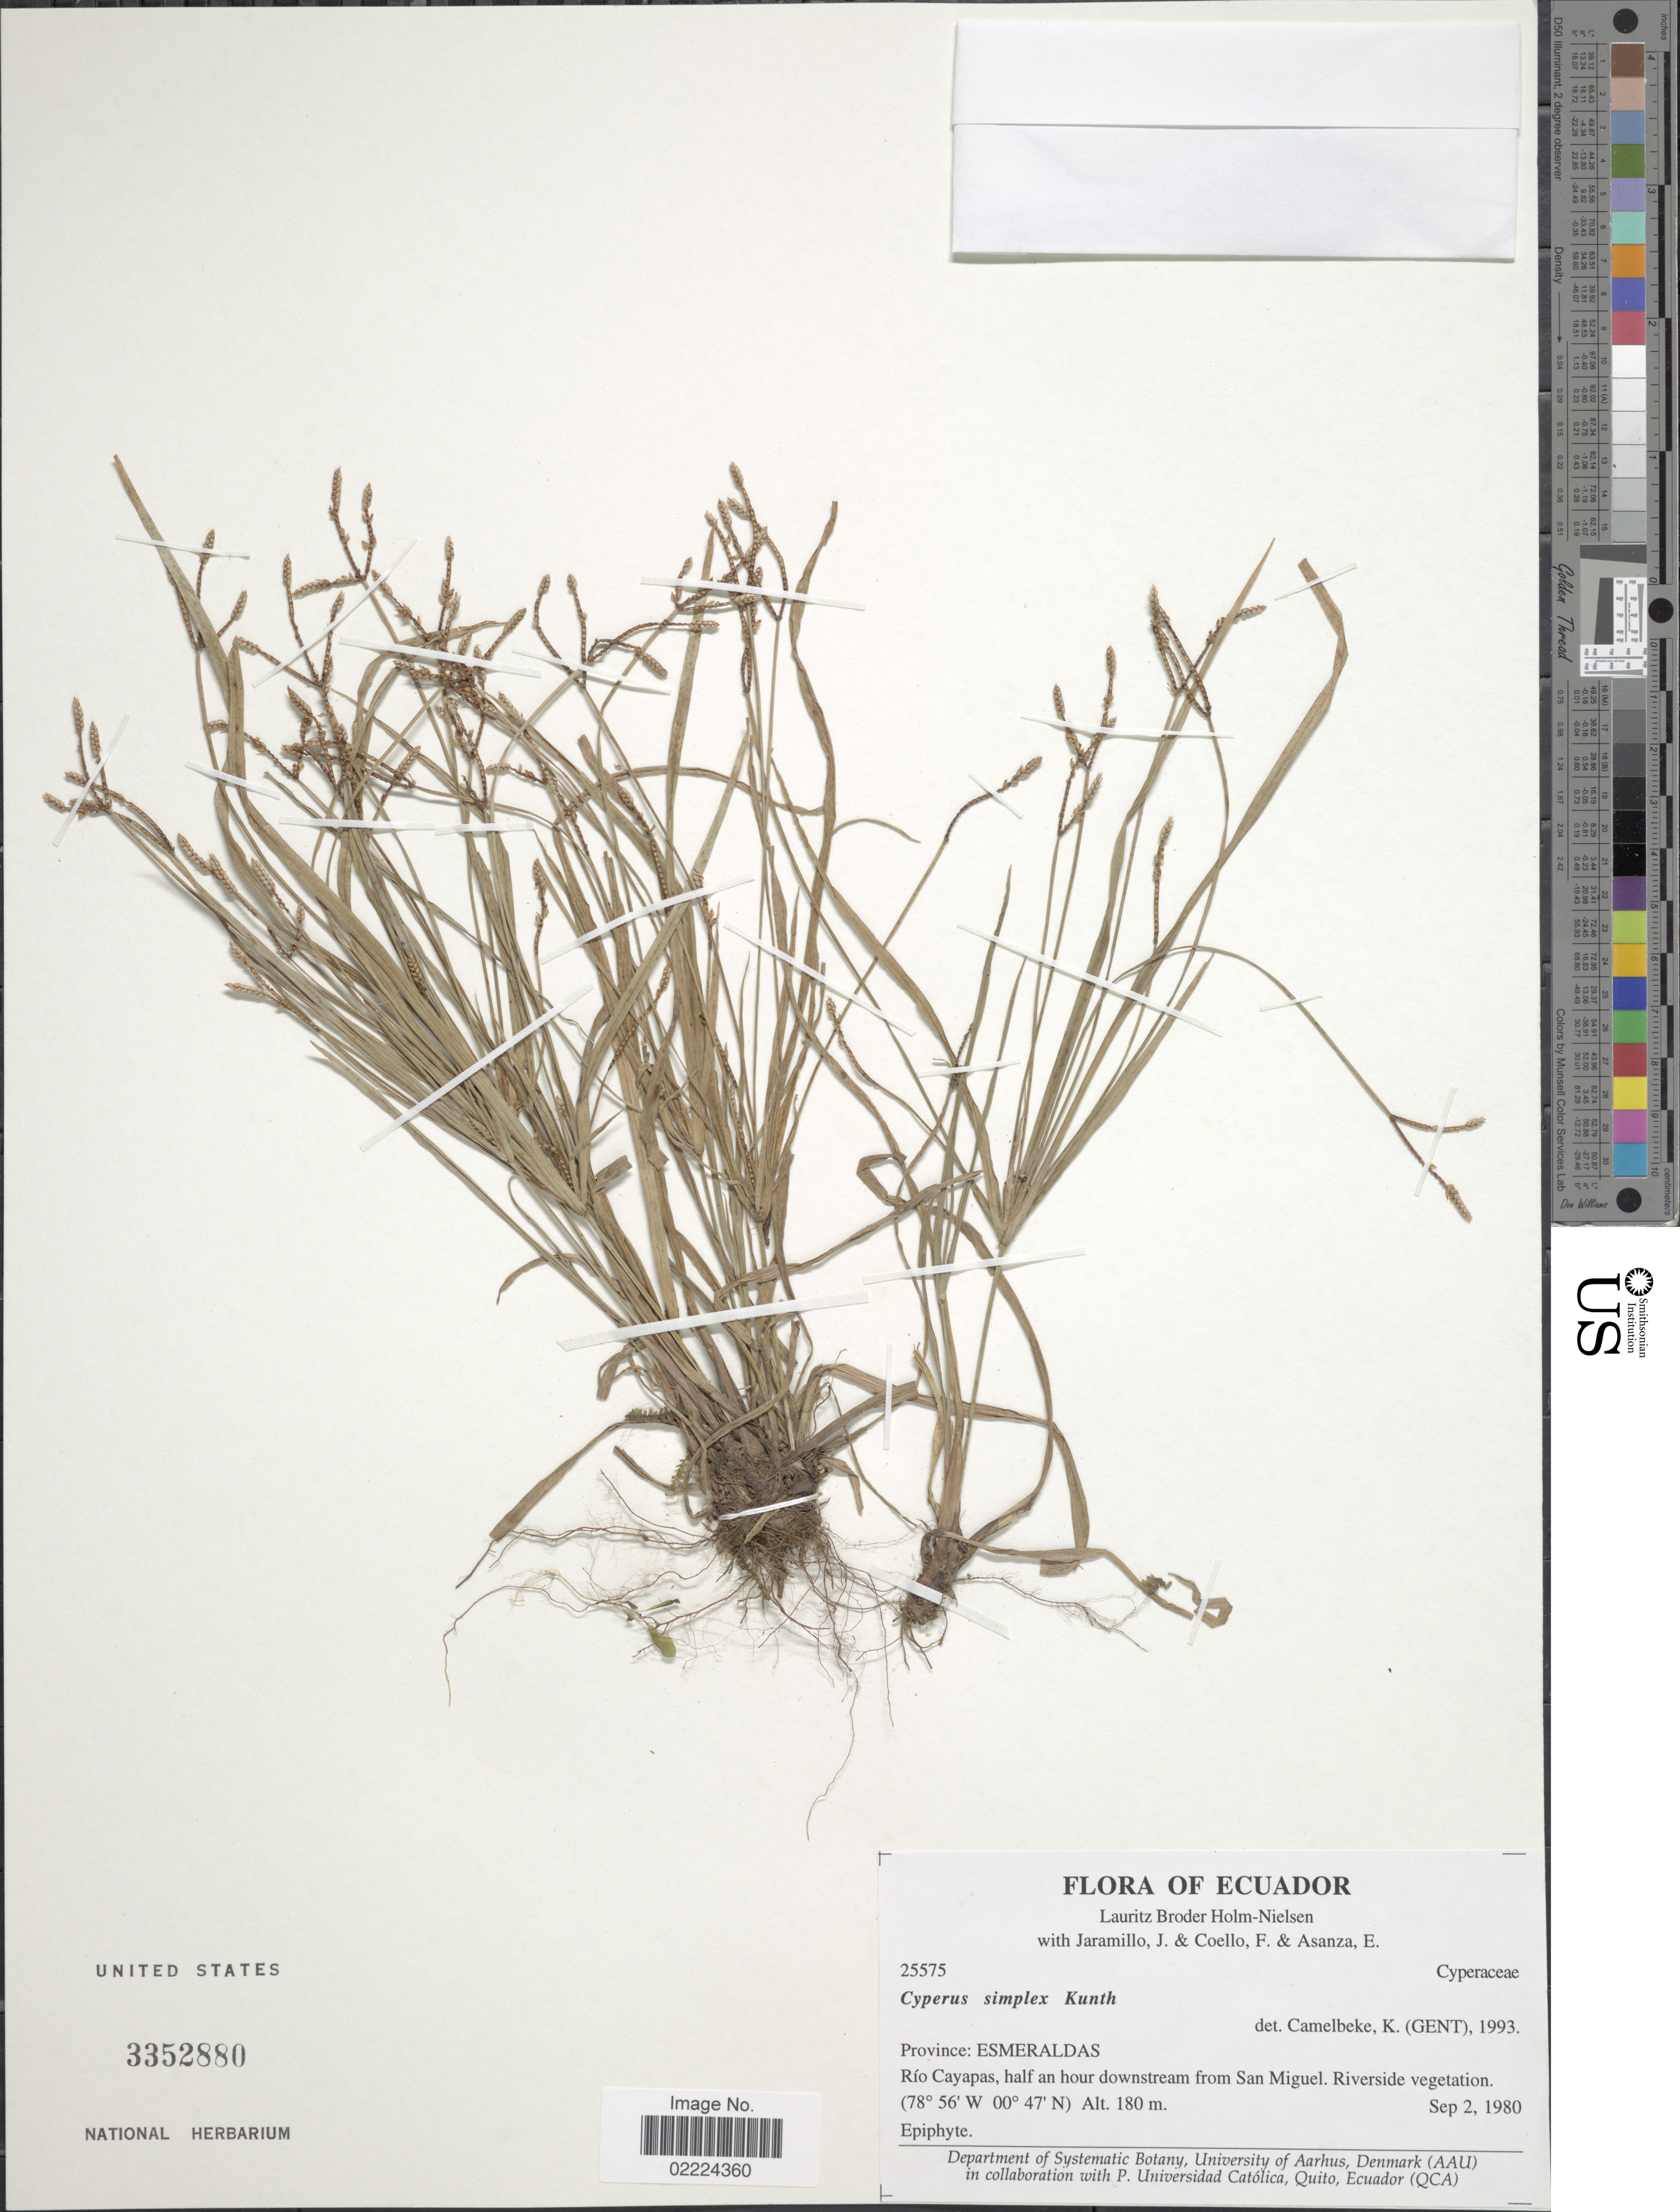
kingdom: Plantae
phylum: Tracheophyta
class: Liliopsida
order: Poales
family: Cyperaceae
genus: Cyperus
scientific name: Cyperus simplex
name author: Kunth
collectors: L. B. Holm-Nielsen, J. Jaramillo, F. Coello & E. Asanza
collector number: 25575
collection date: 1980-09-02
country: Ecuador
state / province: Esmeraldas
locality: Rio Cayapas, half on hour downstream from San Miguel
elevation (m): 180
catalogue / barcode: US 3352880